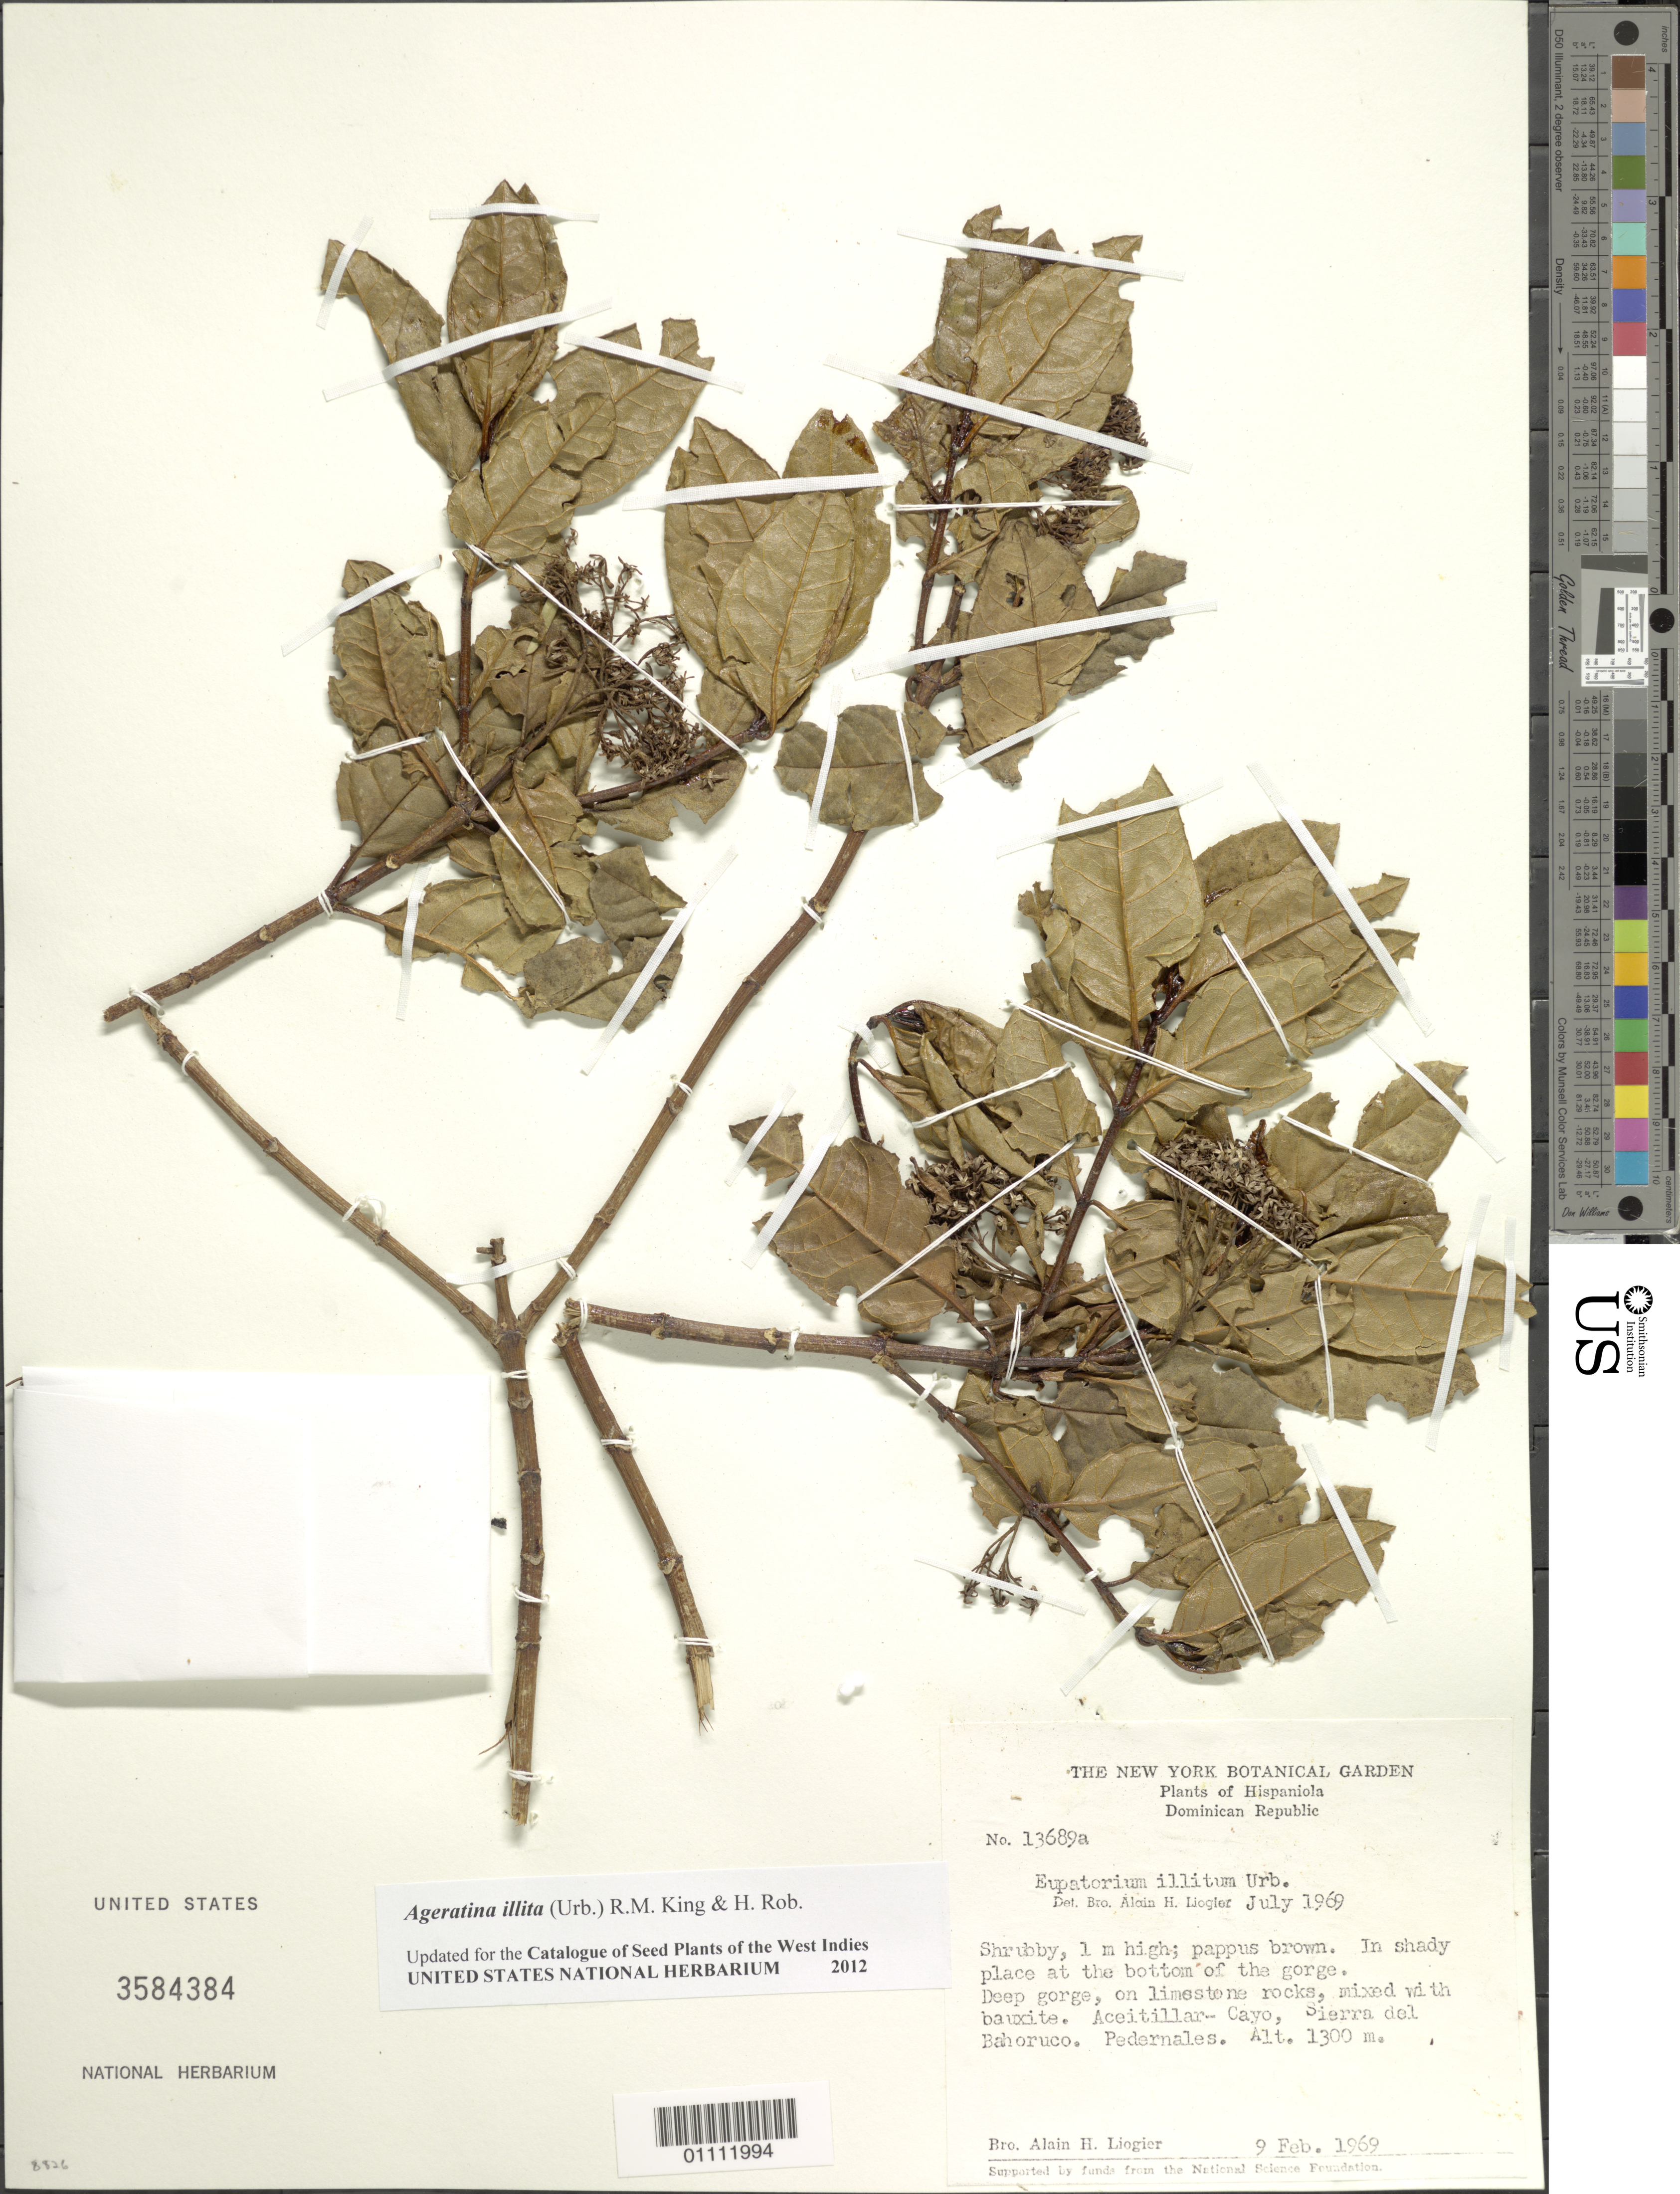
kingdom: Plantae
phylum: Tracheophyta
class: Magnoliopsida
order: Asterales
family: Asteraceae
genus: Ageratina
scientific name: Ageratina illita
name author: (Urb.) R.M. King & H. Rob.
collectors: A. H. Liogier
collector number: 13689a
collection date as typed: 09 Feb 1969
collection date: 1969-02-09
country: Dominican Republic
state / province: Pedernales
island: Hispaniola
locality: Sierra del Bahoruco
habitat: Deep gorge, on limestone rocks, mixed with bauxite. In shady place at the bottom of the gorge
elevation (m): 1300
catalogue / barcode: US 3584384